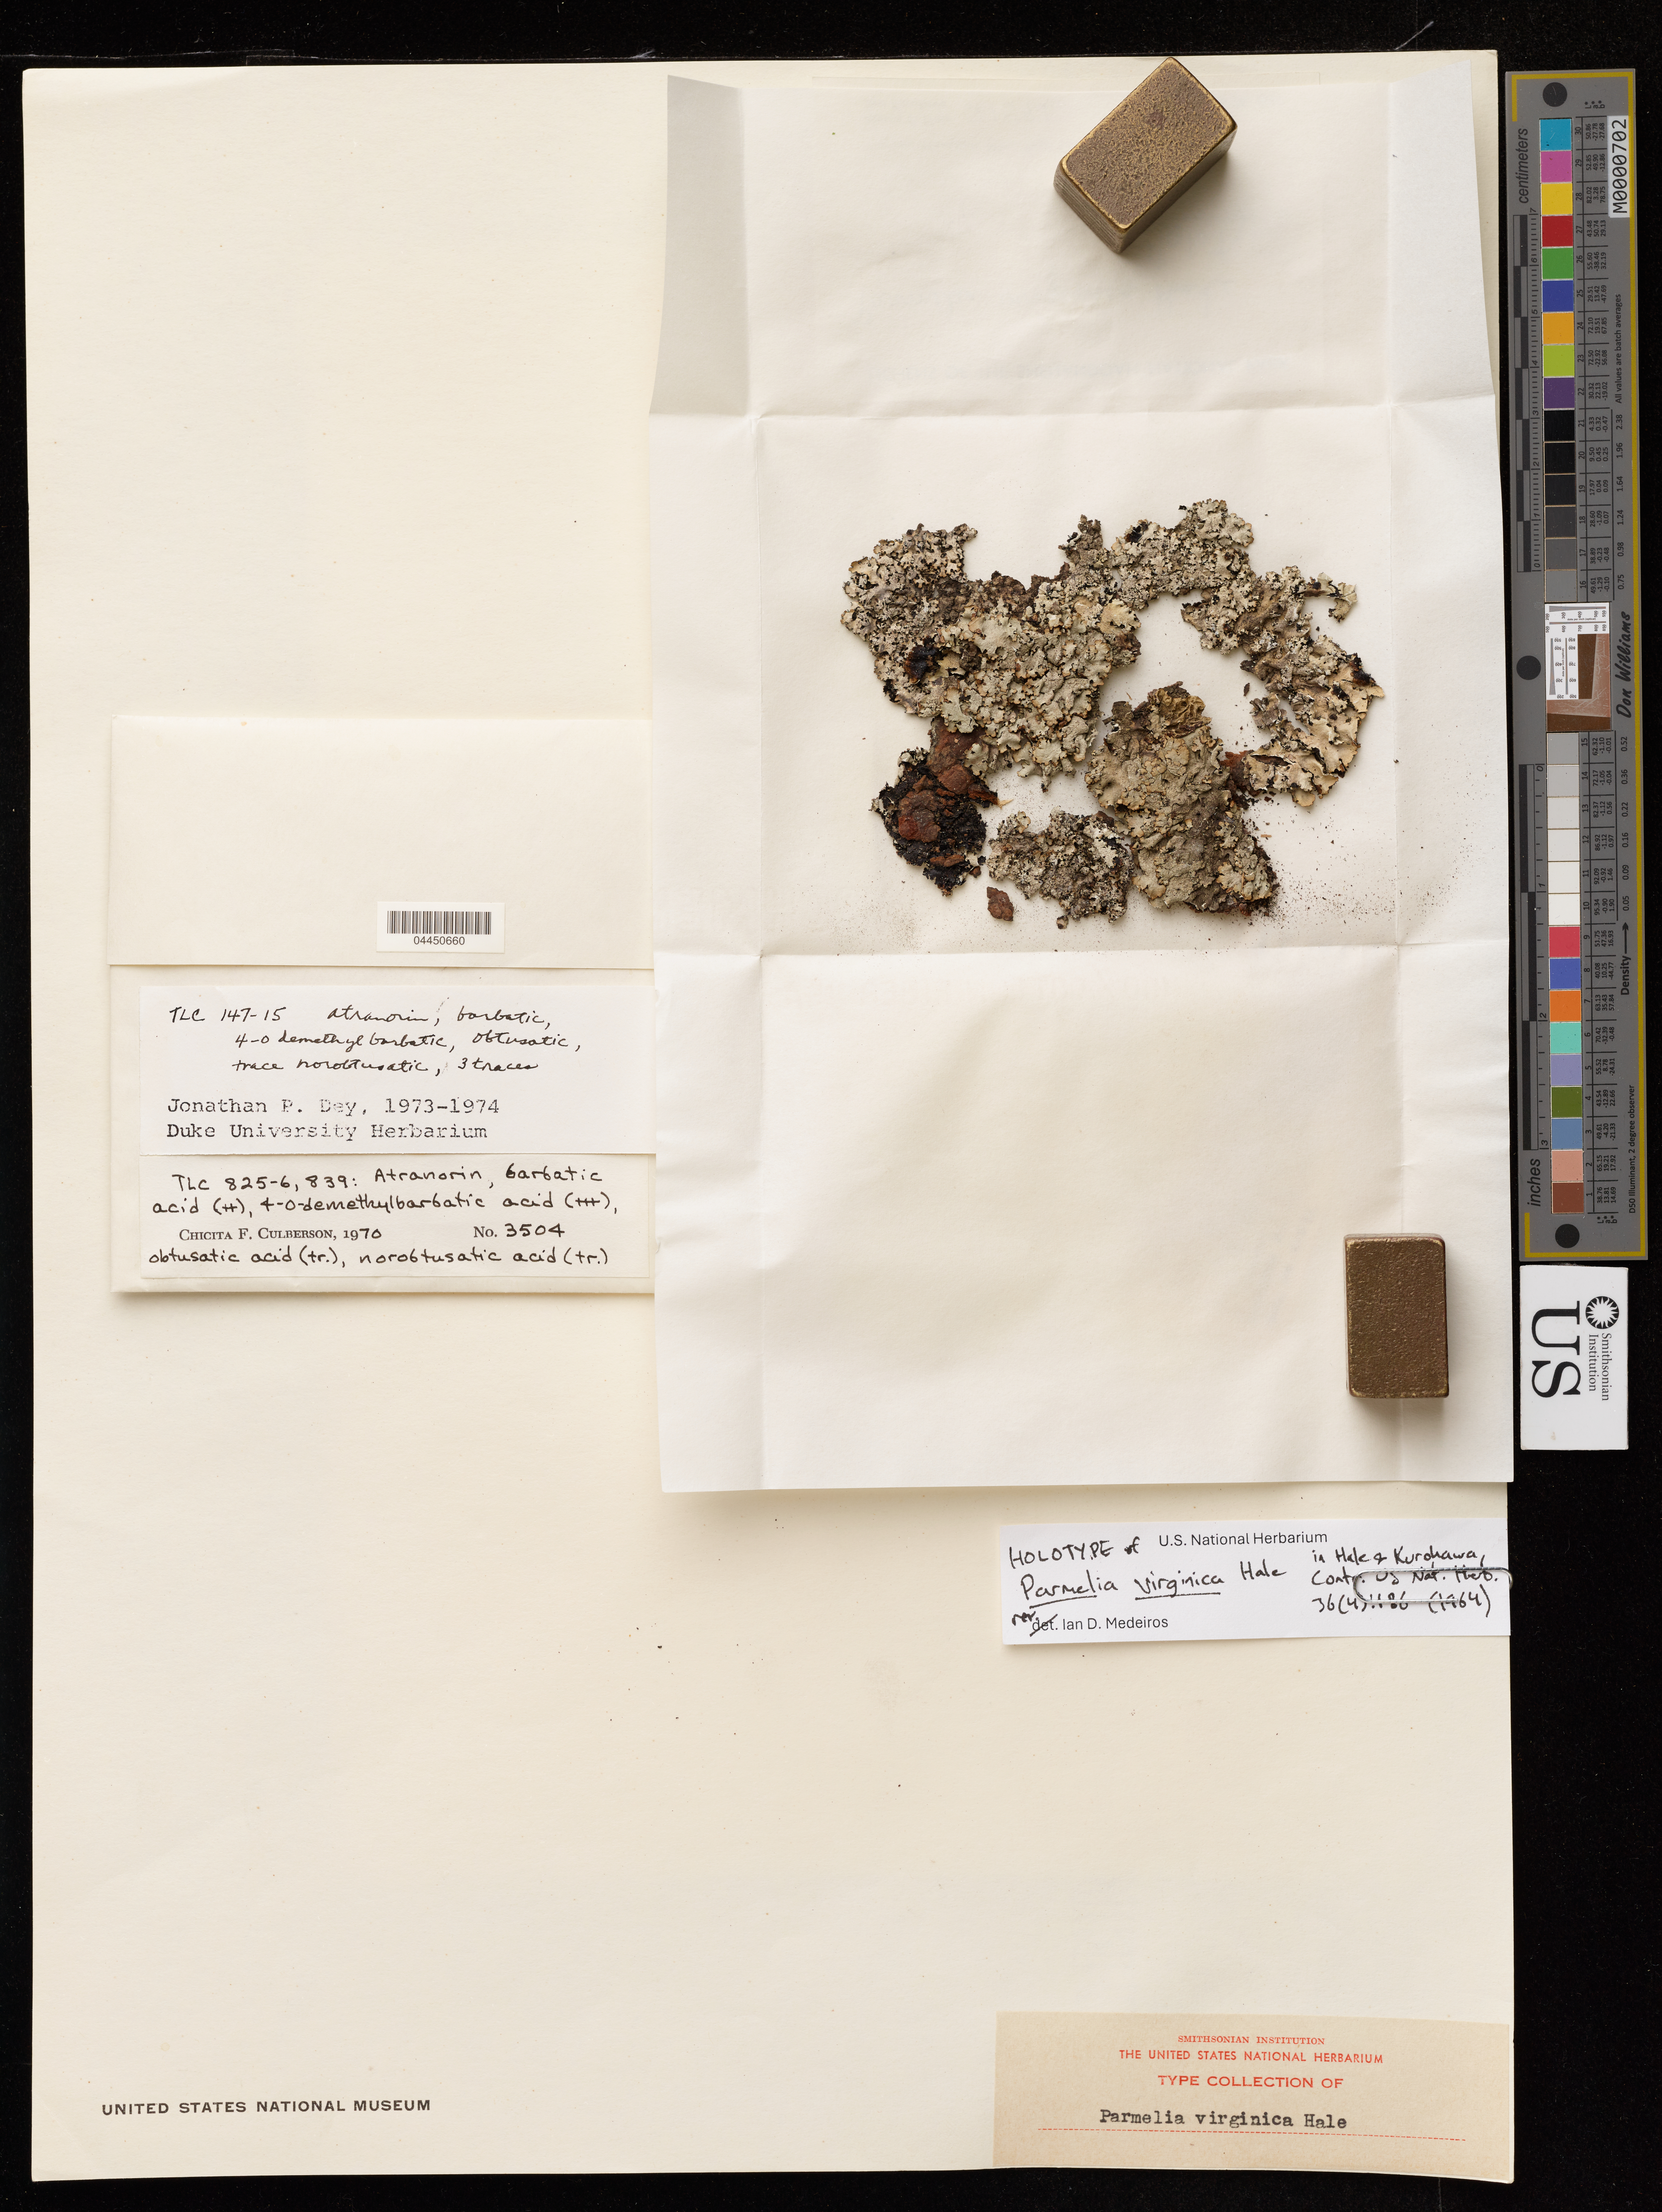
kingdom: Fungi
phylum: Ascomycota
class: Lecanoromycetes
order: Lecanorales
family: Parmeliaceae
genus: Parmelia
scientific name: Parmelia virginica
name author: Hale in Hale & Kurok.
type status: Holotype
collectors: M. Hale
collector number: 21592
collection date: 1962-06-26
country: United States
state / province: Virginia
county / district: Page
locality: Hawksbill, Shenandoah National Park, Page Co.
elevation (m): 1200